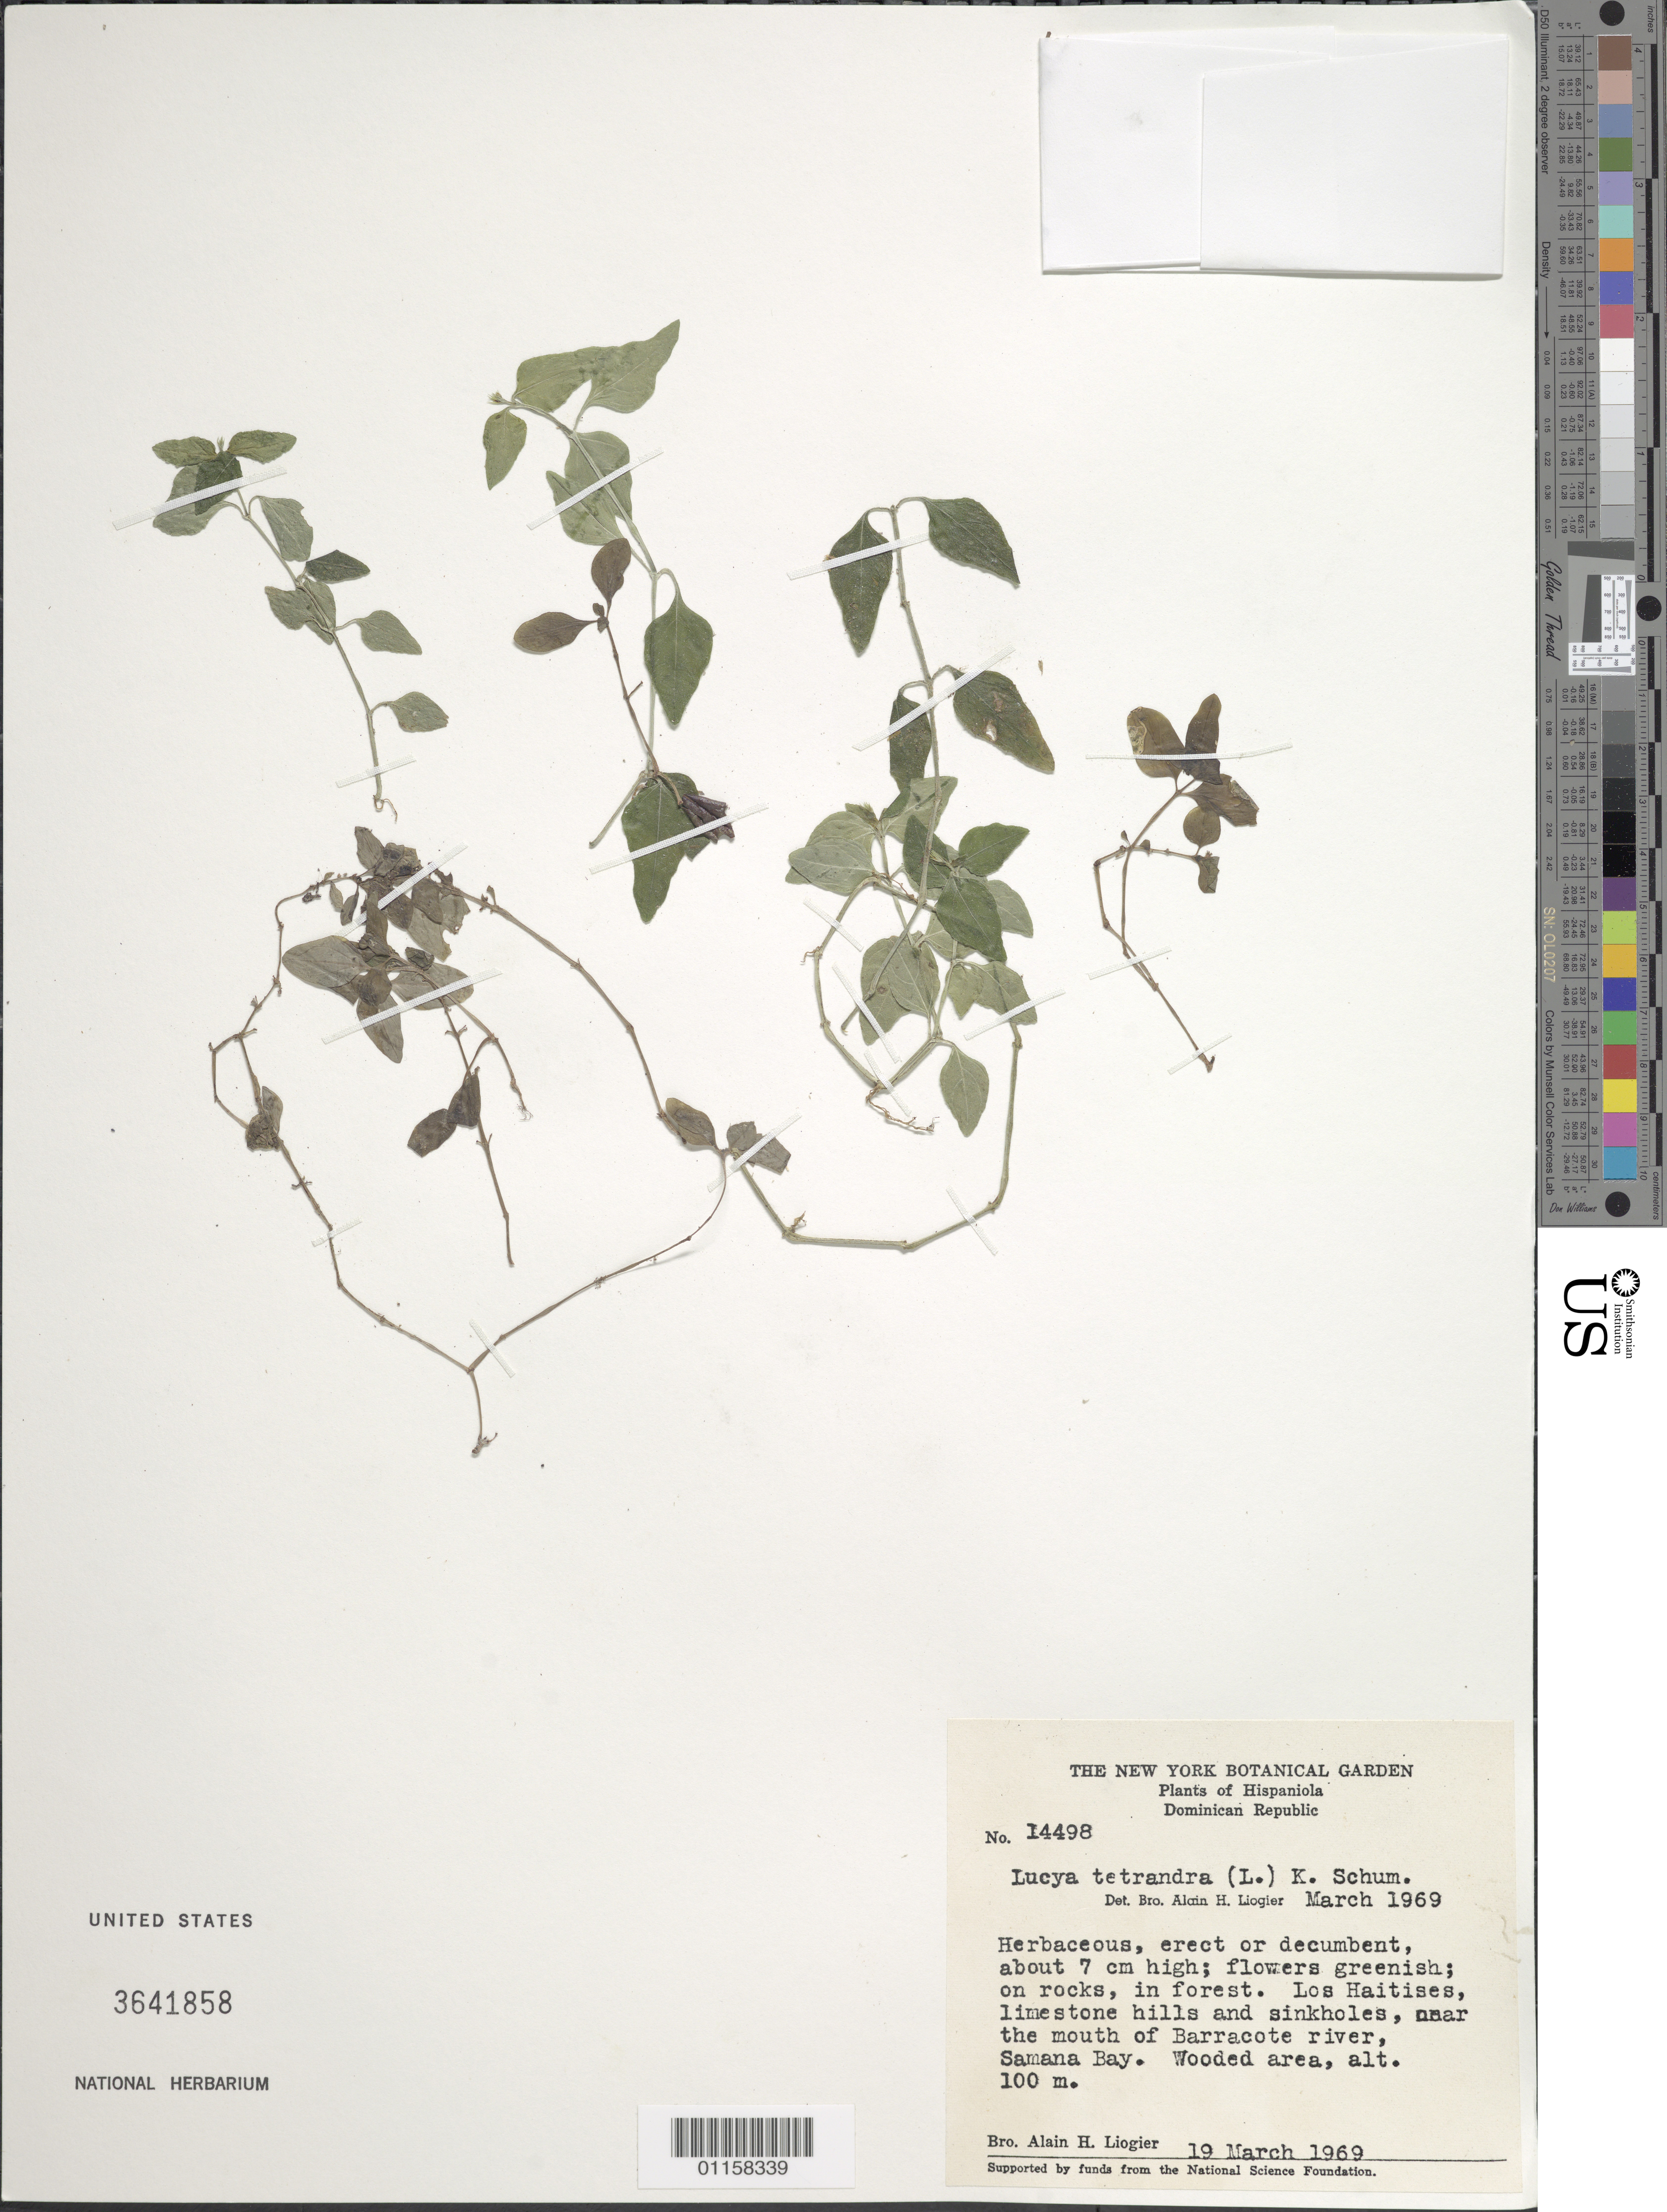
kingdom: Plantae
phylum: Tracheophyta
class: Magnoliopsida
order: Gentianales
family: Rubiaceae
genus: Lucya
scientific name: Lucya tetrandra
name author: (L.) K. Schum.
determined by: Liogier, Alain H.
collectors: A. H. Liogier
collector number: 14498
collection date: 1969-03-19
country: Dominican Republic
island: Hispaniola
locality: Los Haitises. Samana Bay, near the mouth of Barracote River.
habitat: Limestone hills and sinkholes; on rocks, in forest.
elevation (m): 100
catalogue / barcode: US 3641858